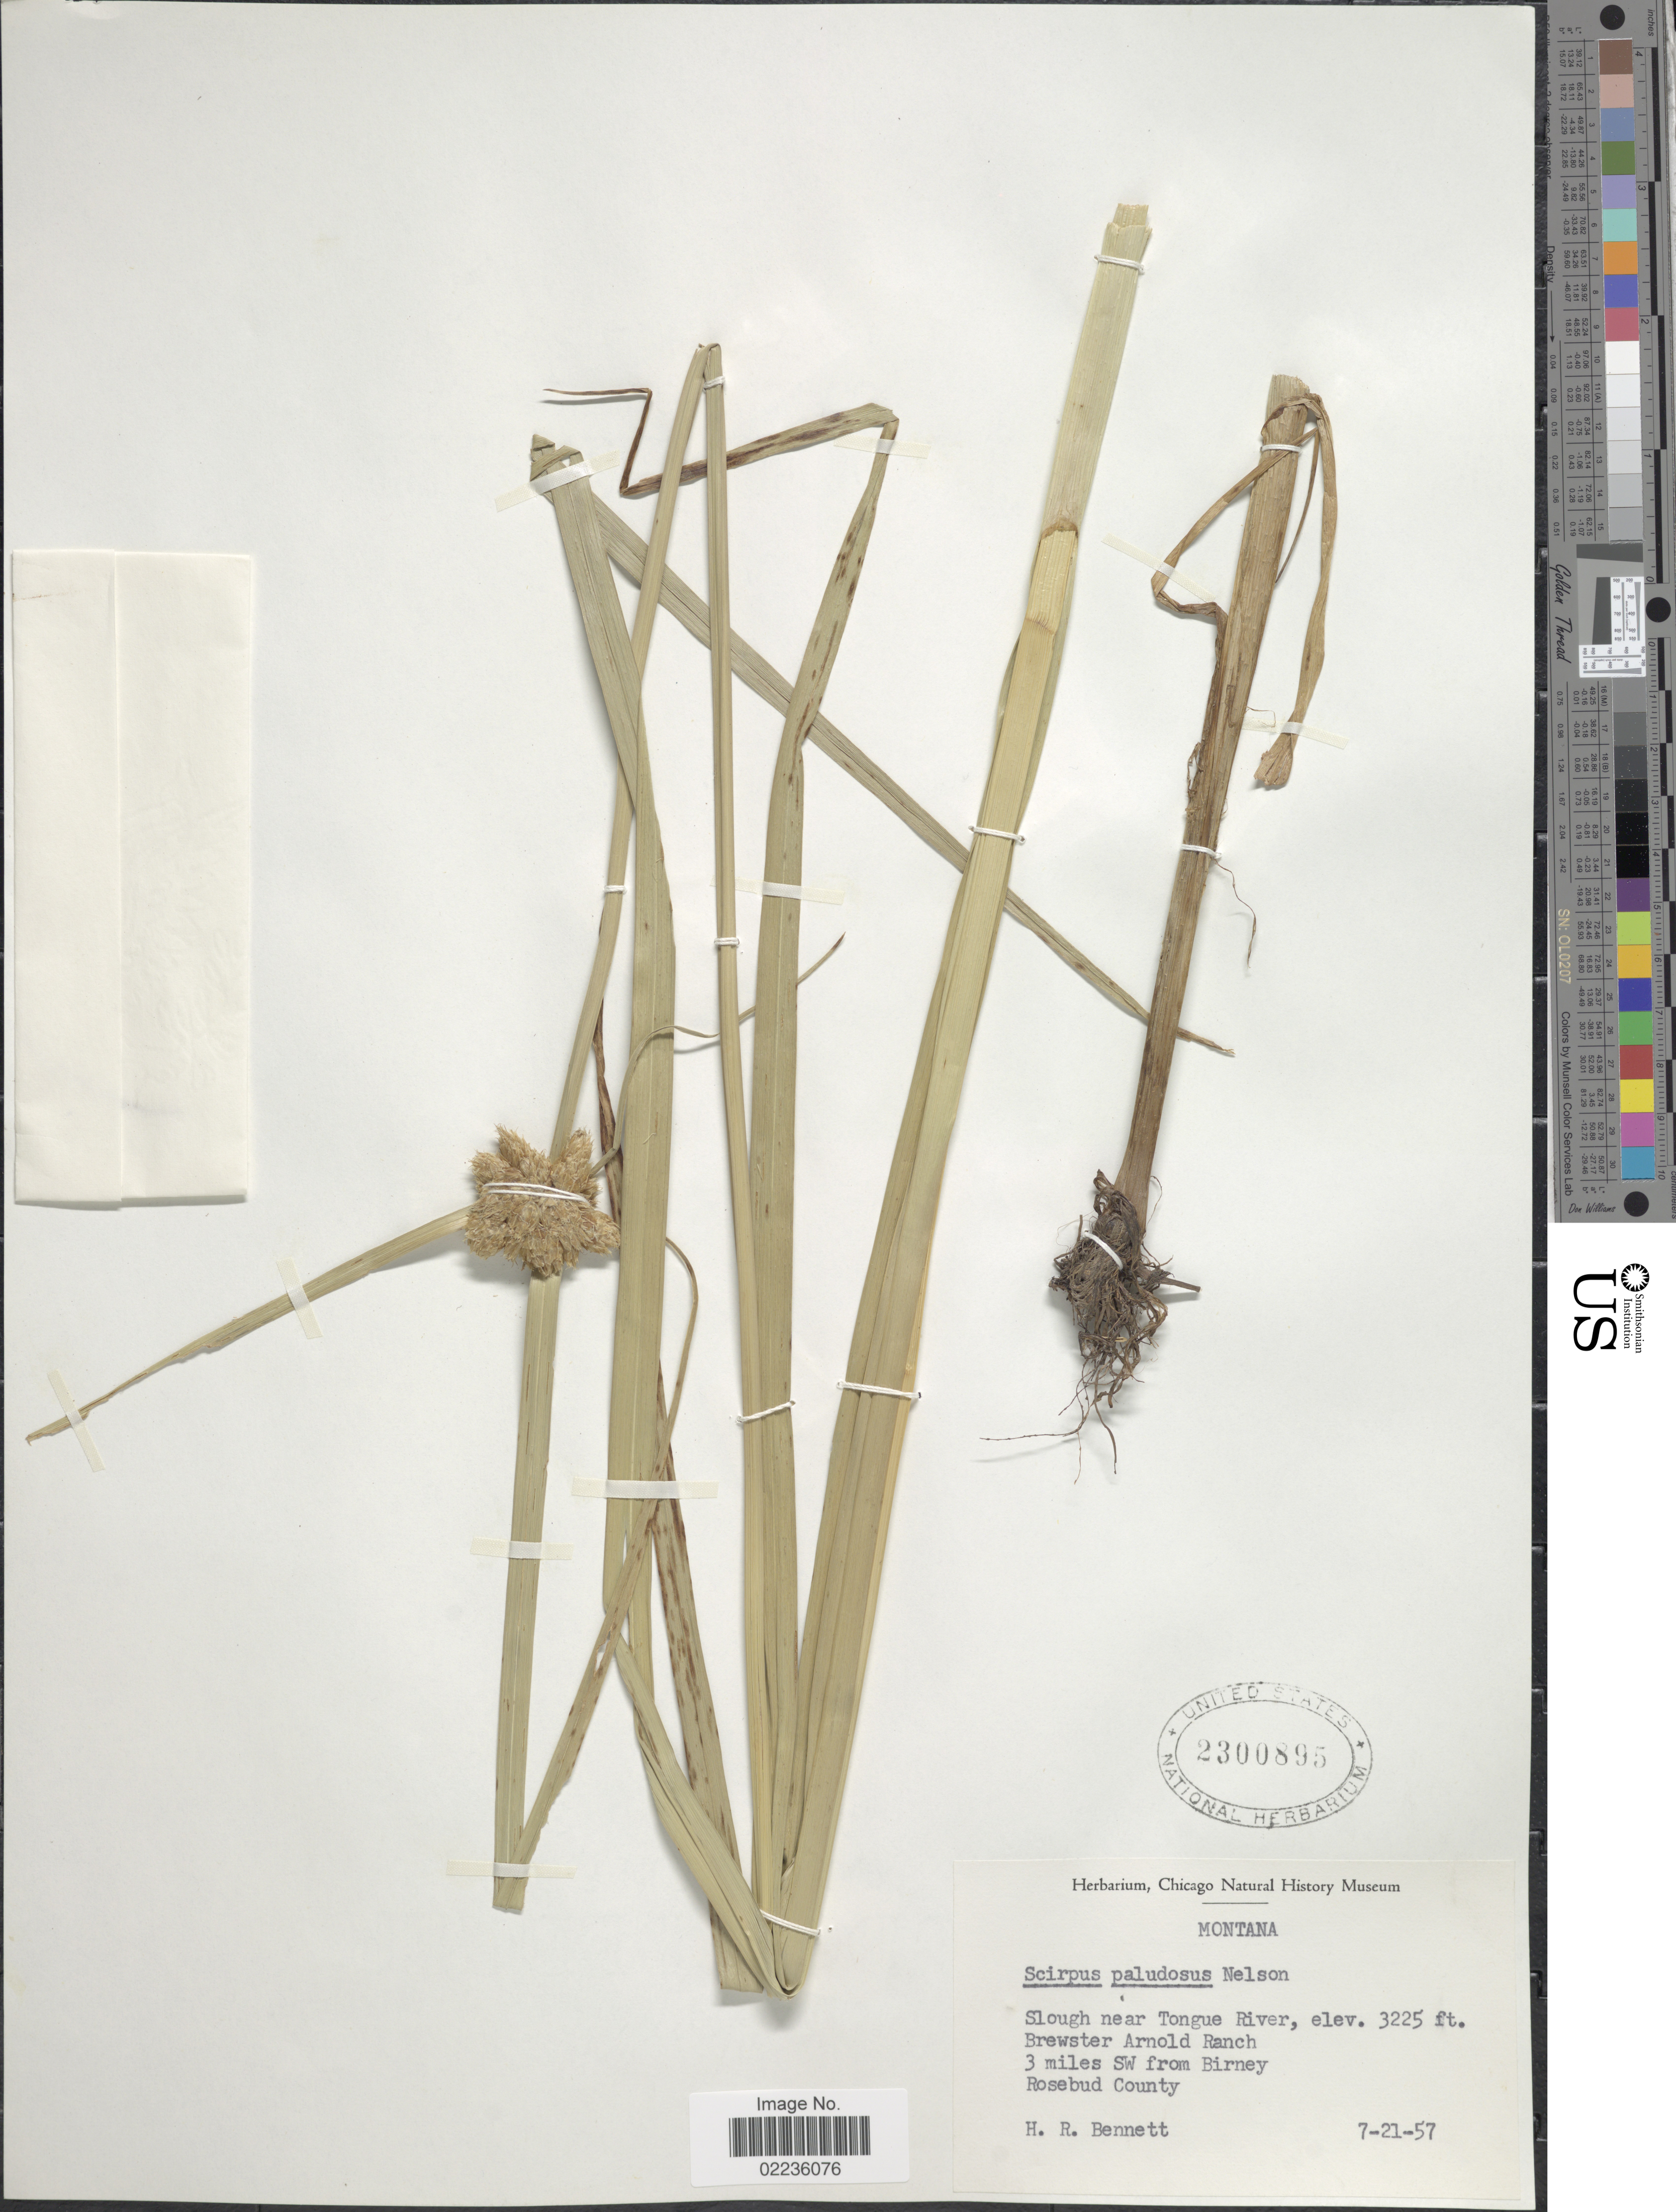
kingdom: Plantae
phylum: Tracheophyta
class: Liliopsida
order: Poales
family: Cyperaceae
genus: Bolboschoenus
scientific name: Bolboschoenus maritimus subsp. paludosus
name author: (A. Nelson) T. Koyama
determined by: Strong, M. T., (US), Smithsonian Institution - National Museum of Natural History (UNITED STATES)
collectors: H. R. Bennett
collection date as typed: Transcribed d/m/y: 21/7/57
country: United States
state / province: Montana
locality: Slough near Tongue River. Brewster Arnold Ranch 3 miles SW from Birney Rosebud County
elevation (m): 983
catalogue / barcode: US 2300895